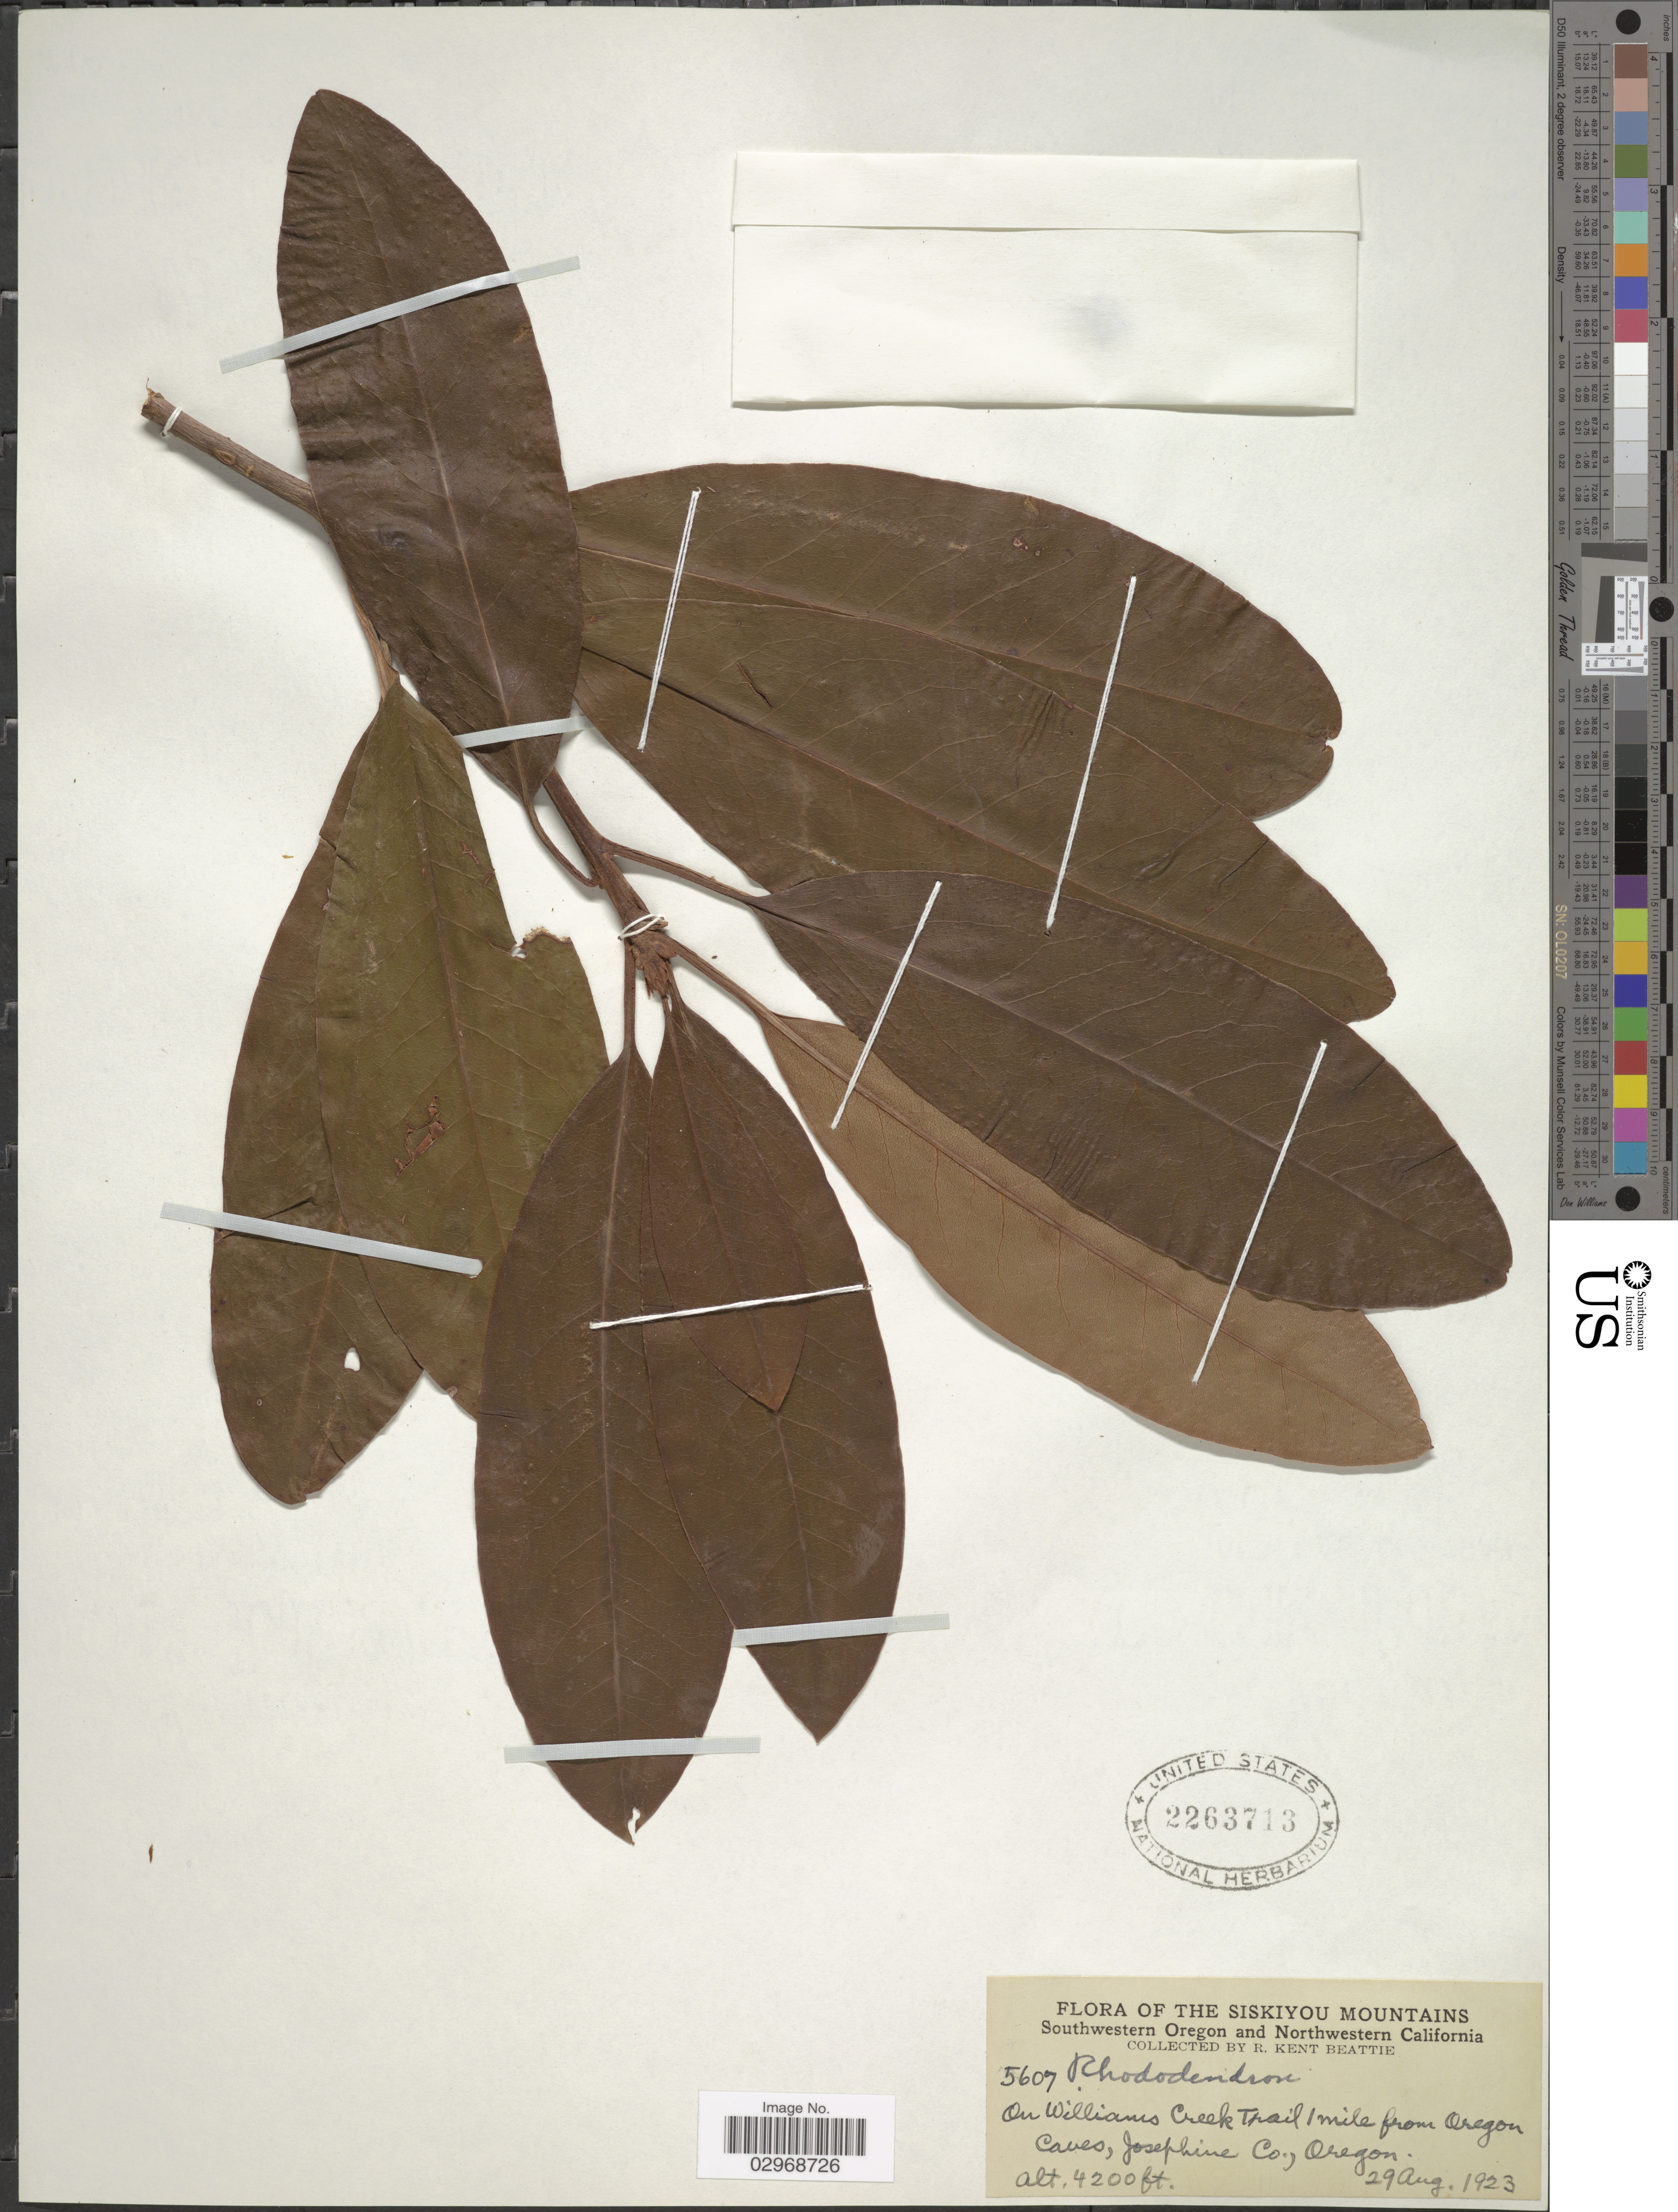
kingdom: Plantae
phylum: Tracheophyta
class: Magnoliopsida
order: Ericales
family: Ericaceae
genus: Rhododendron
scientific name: Rhododendron sp.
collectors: R. K. Beattie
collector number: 5607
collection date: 1923-08-29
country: United States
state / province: Oregon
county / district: Josephine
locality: The Siskiyou Mountains, Southwestern Oregon, On Williams Creek Trail 1 mile from Oregon Caves, Josephine Co., Oregon.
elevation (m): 1280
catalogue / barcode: US 2263713